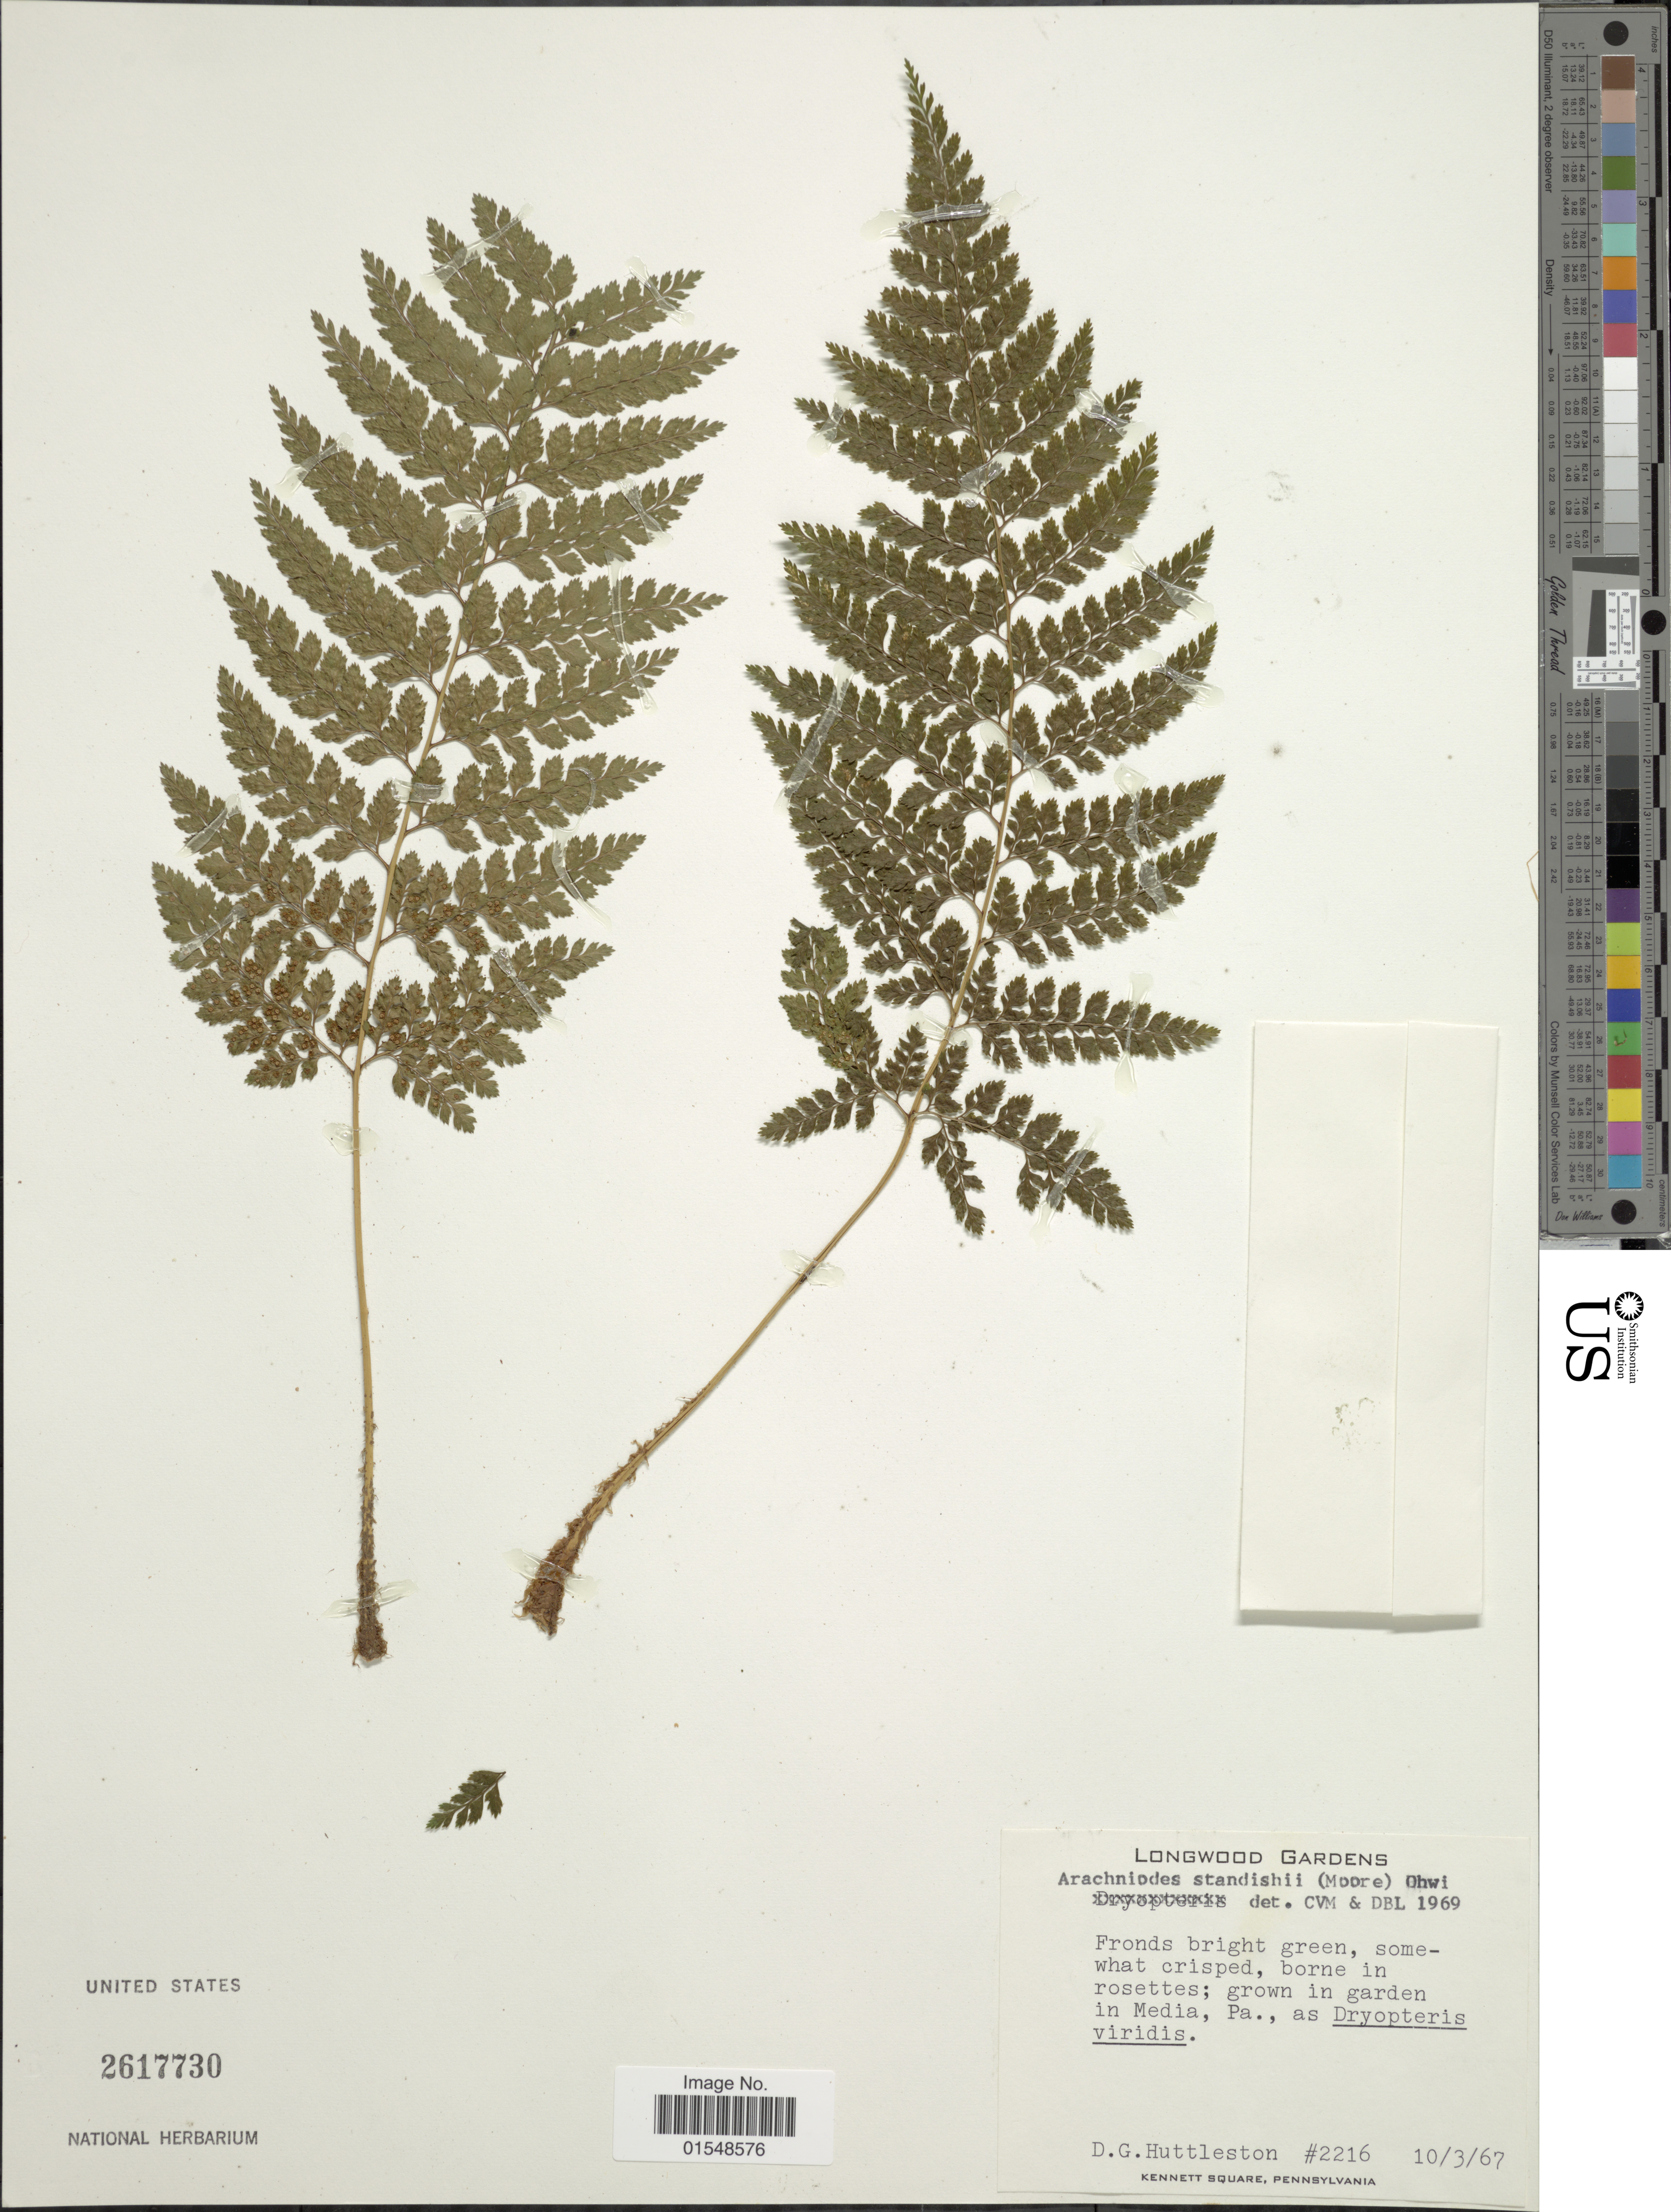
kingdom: Plantae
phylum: Tracheophyta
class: Polypodiopsida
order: Polypodiales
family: Dryopteridaceae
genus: Arachniodes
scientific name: Arachniodes standishii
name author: (T. Moore) Ohwi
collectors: D. G. Huttleston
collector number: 2216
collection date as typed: Transcribed d/m/y: 3/10/67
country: United States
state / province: Pennsylvania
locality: Longwood Gardens, grown in garden Media Pa., Kenneth Square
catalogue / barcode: US 2617730